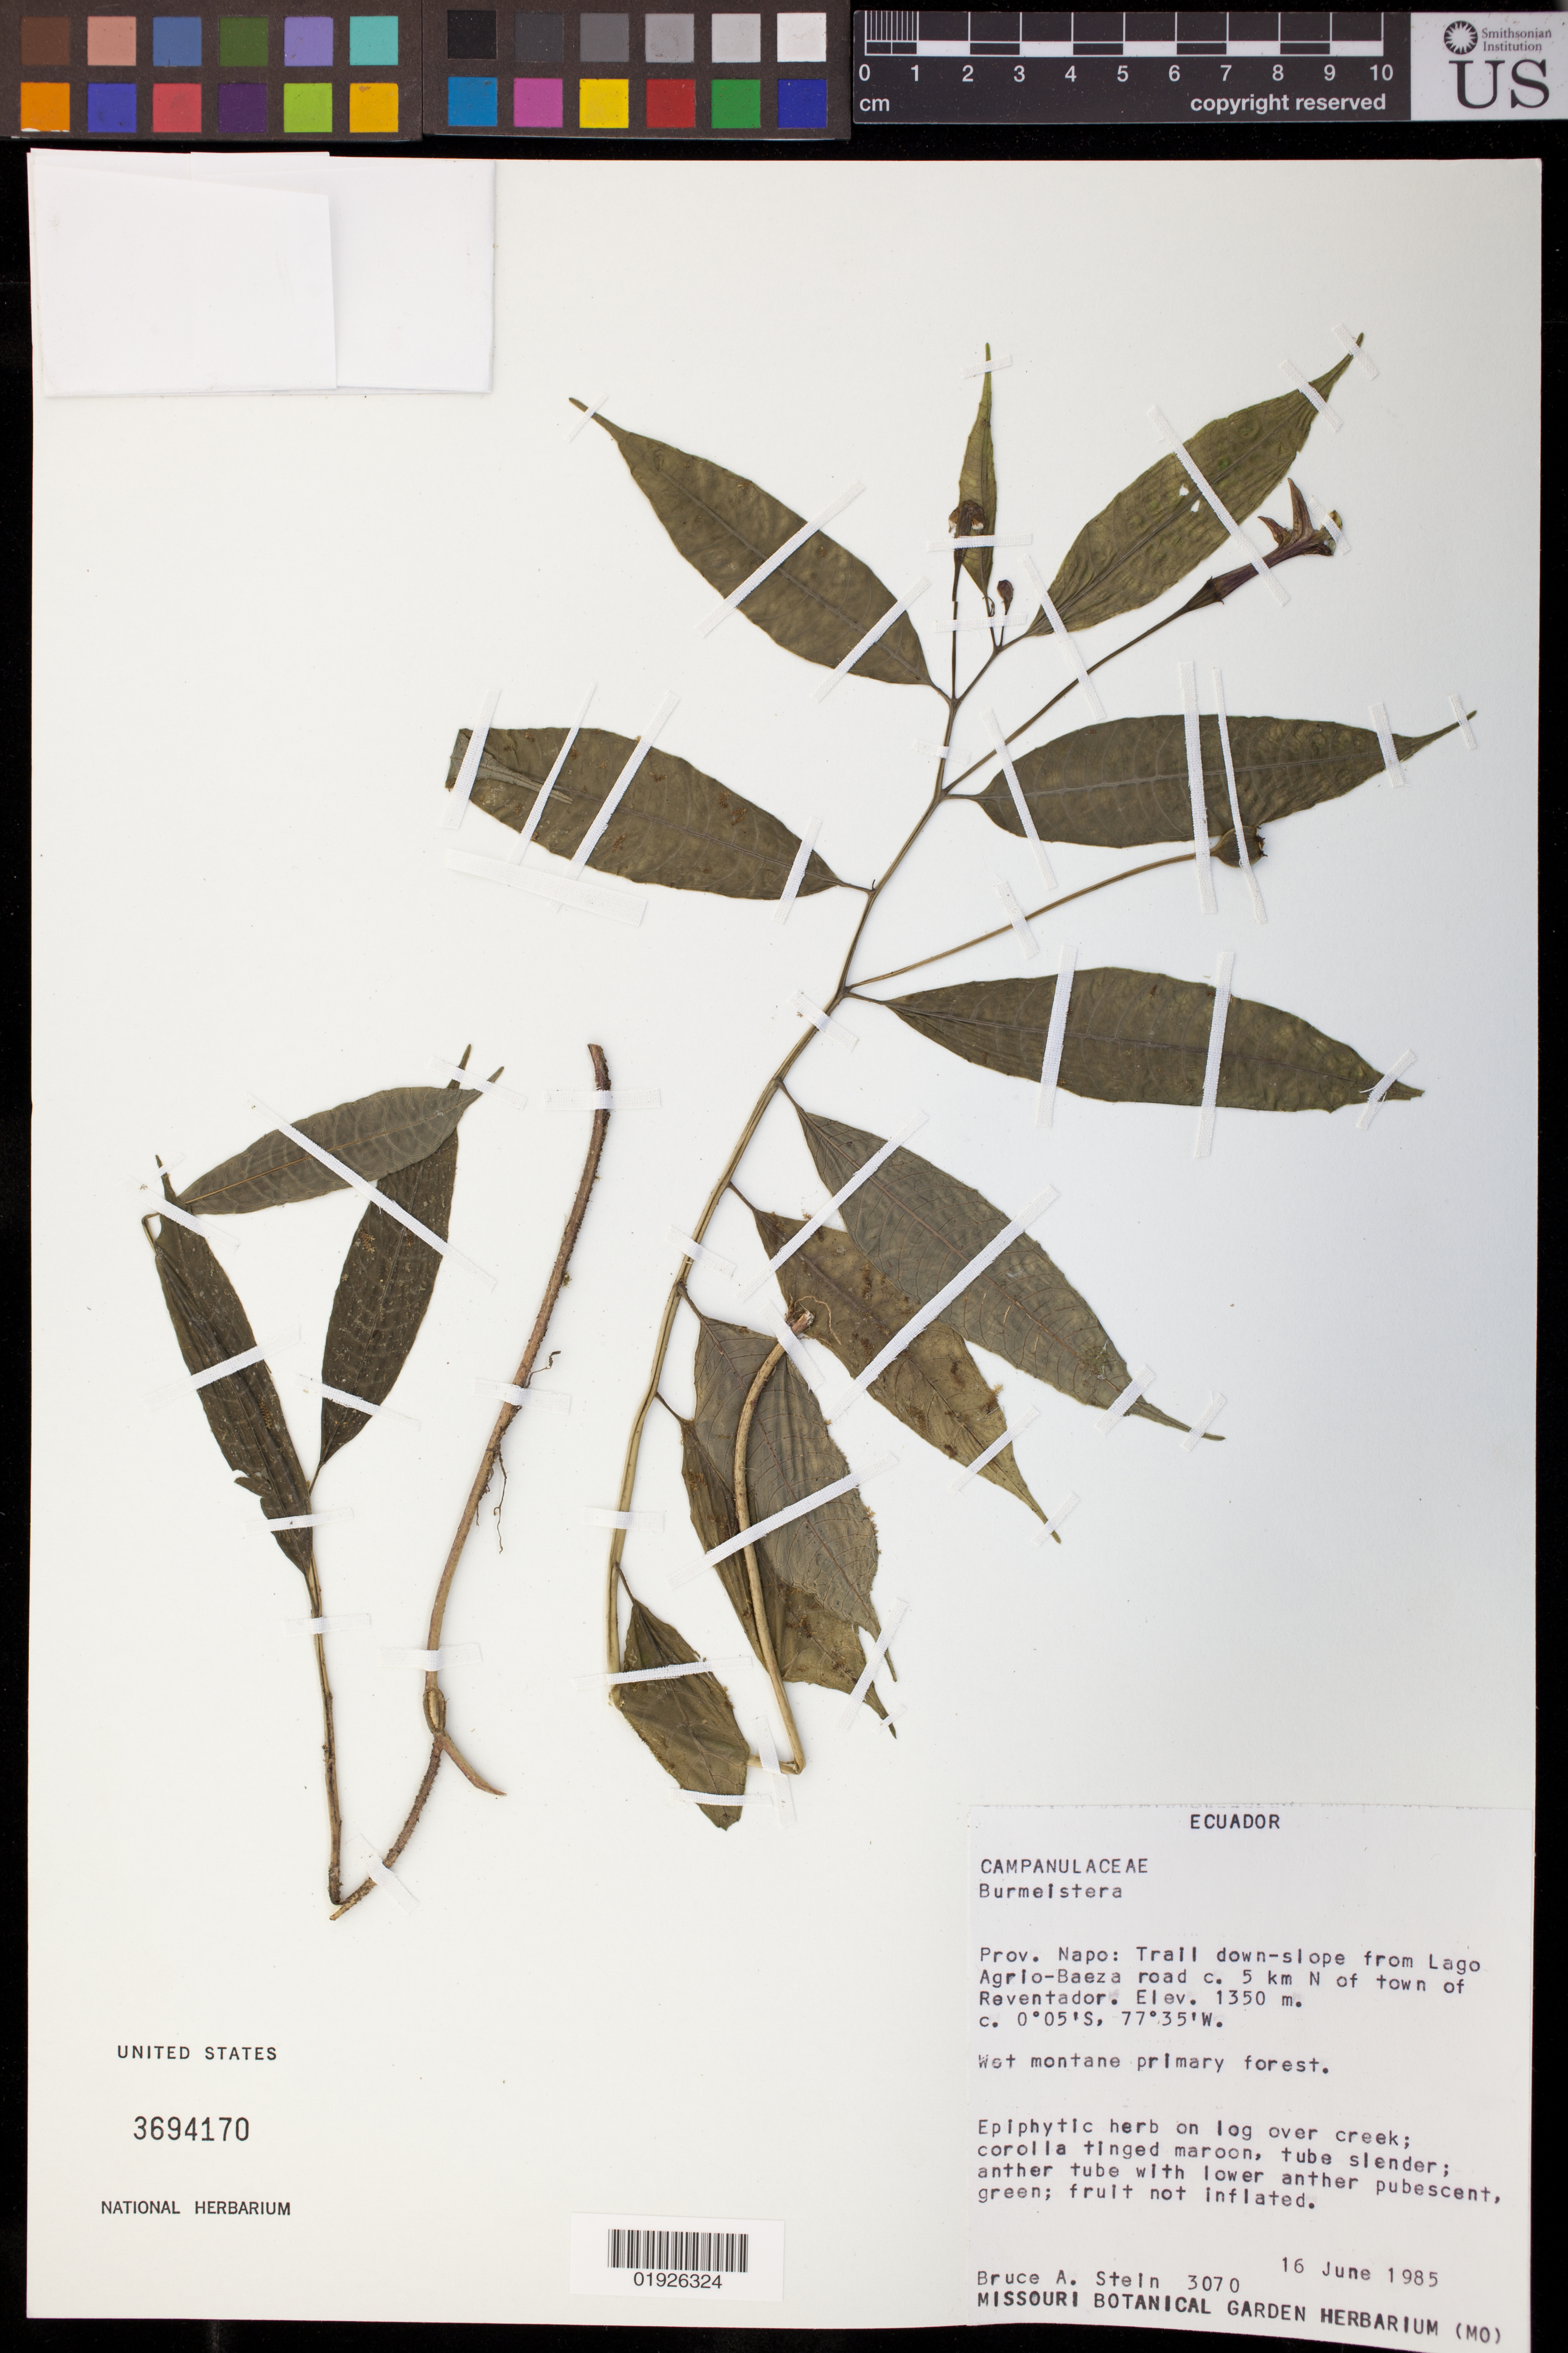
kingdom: Plantae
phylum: Tracheophyta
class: Magnoliopsida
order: Asterales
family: Campanulaceae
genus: Burmeistera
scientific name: Burmeistera sp.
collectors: B. A. Stein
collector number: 3070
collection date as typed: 16 June 1985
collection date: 1985-06-16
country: Ecuador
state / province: Napo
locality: Trail down-slope from Lago Agrio-Baeza road c. 5 km N of town of Reventador.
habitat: Wet montane primary forest.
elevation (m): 1350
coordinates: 0 05 S, 77 35 W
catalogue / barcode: US 3694170